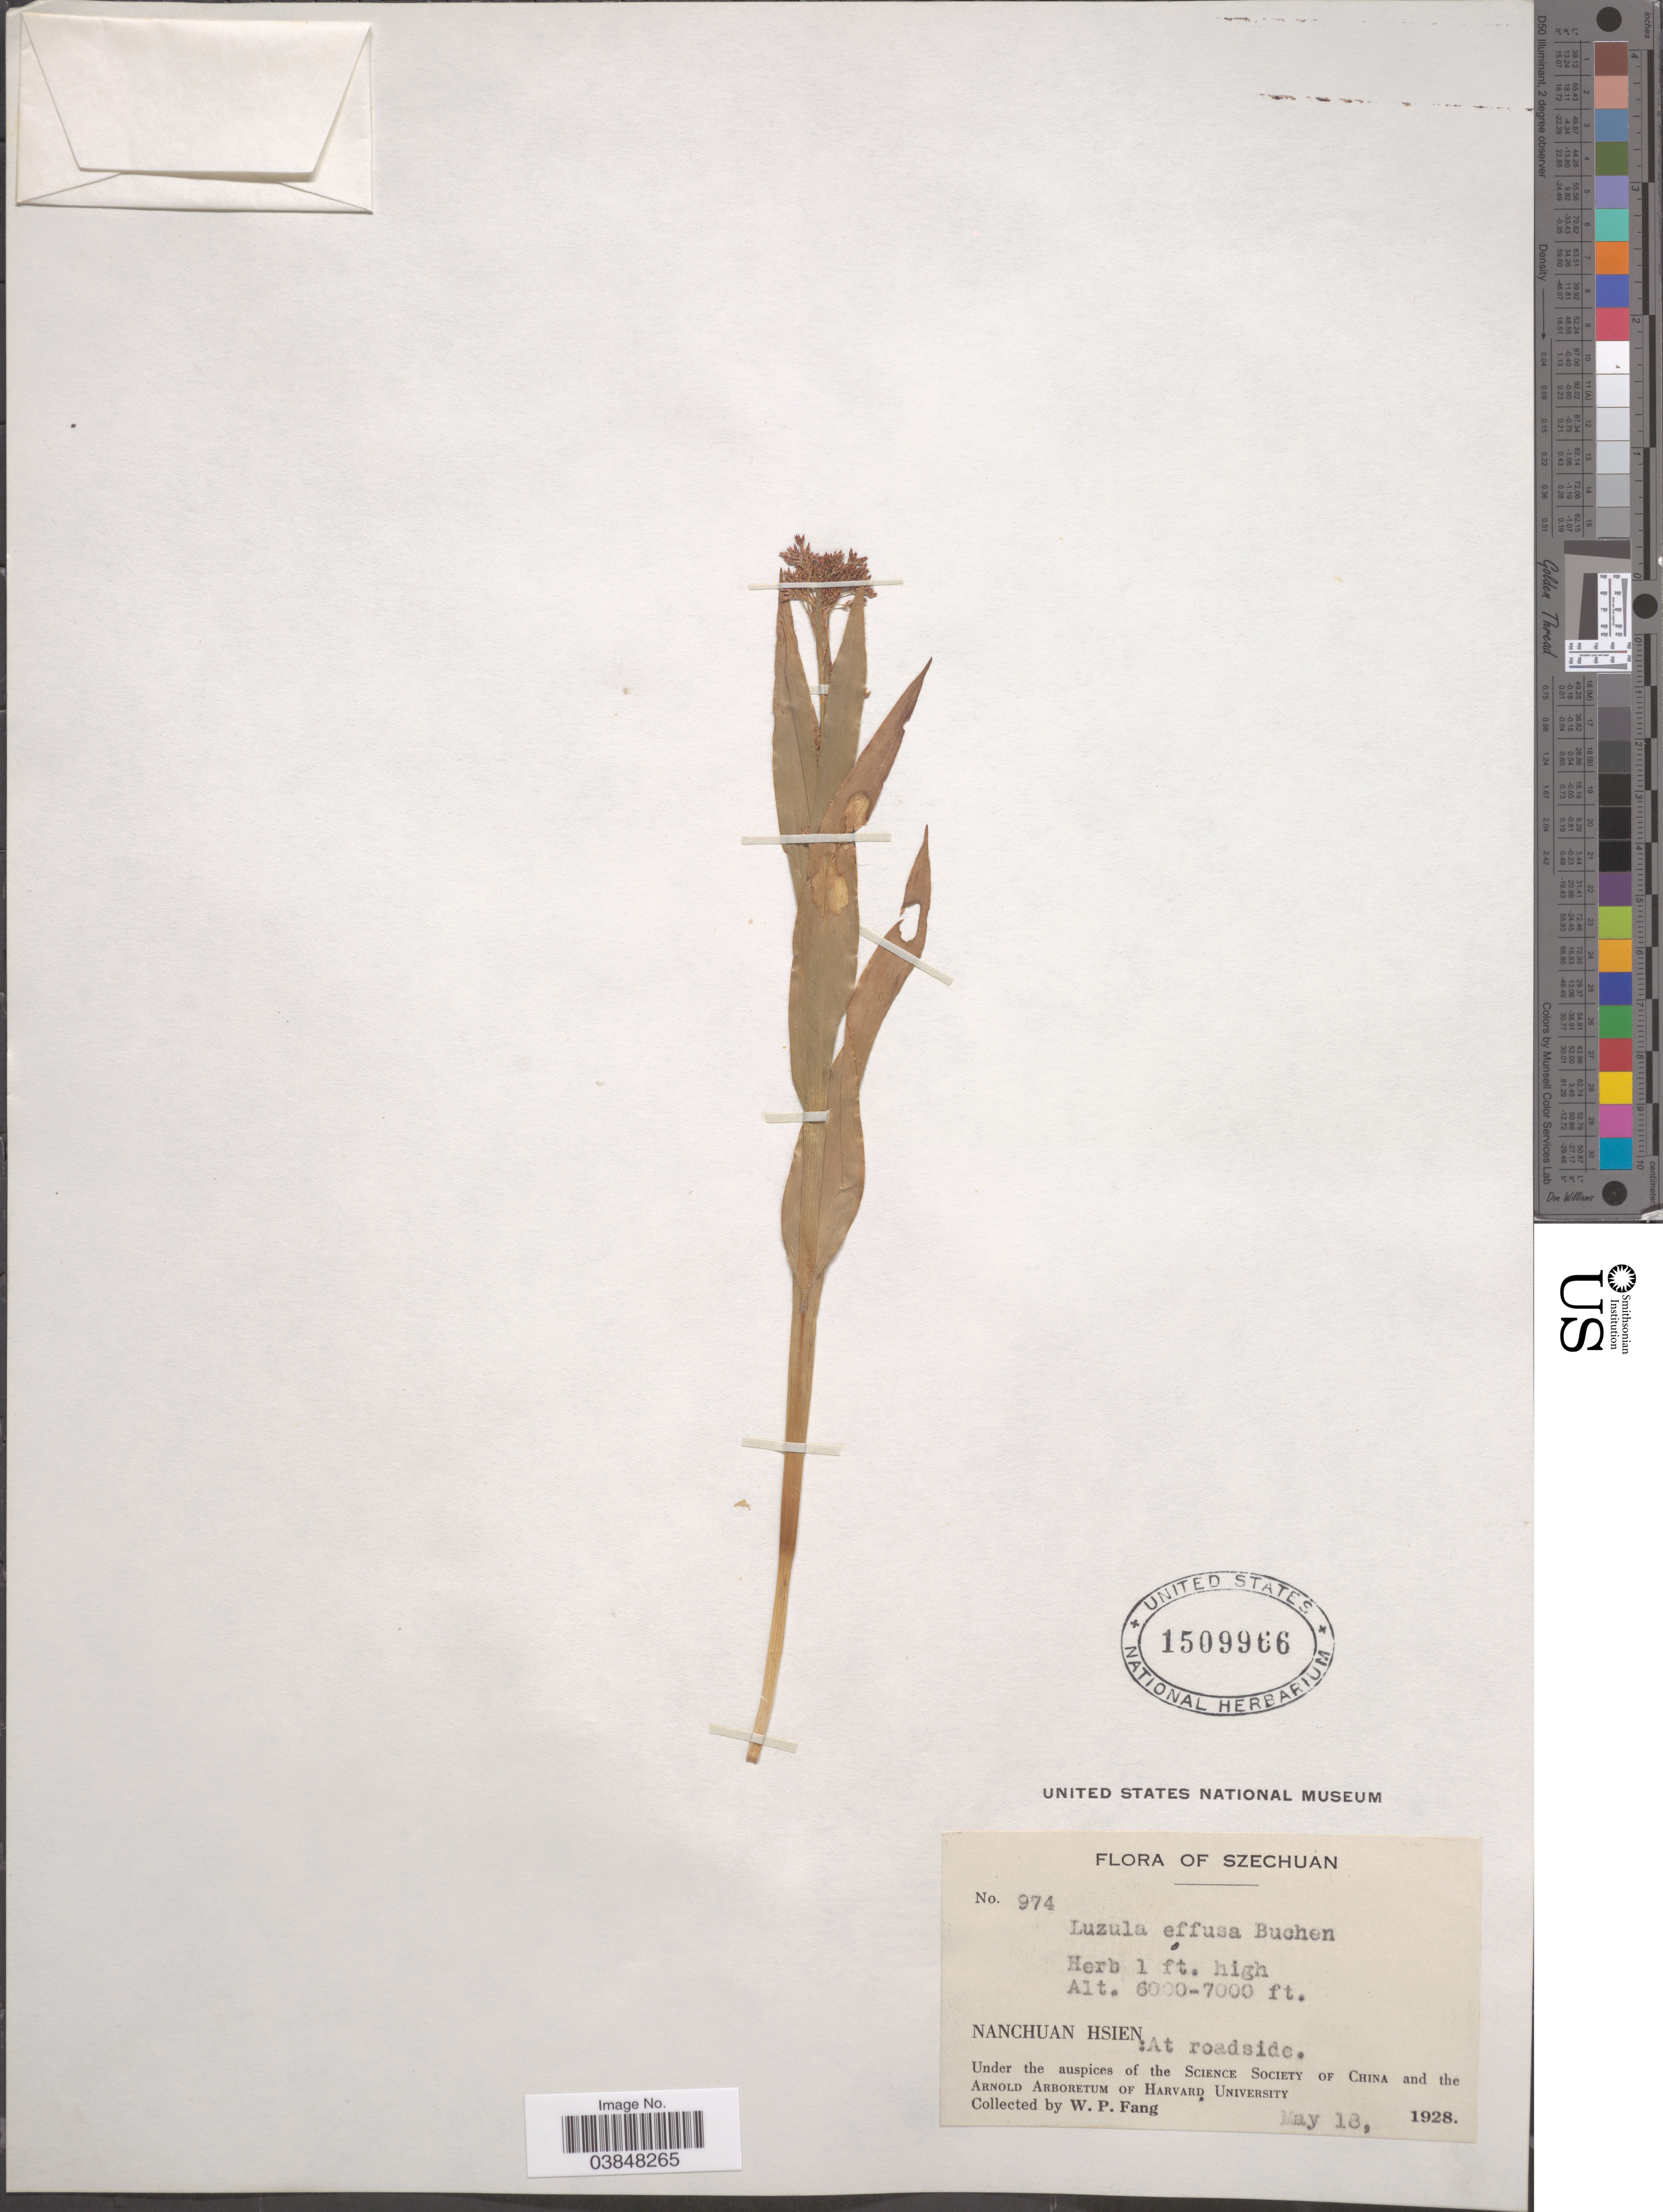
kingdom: Plantae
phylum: Tracheophyta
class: Liliopsida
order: Poales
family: Juncaceae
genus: Luzula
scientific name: Luzula effusa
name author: Buchenau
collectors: W. P. Fang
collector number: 974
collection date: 1928-05-18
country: China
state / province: Sichuan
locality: Szechuan. Nanchuan Hsien: At roadside.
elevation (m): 1829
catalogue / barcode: US 1509966